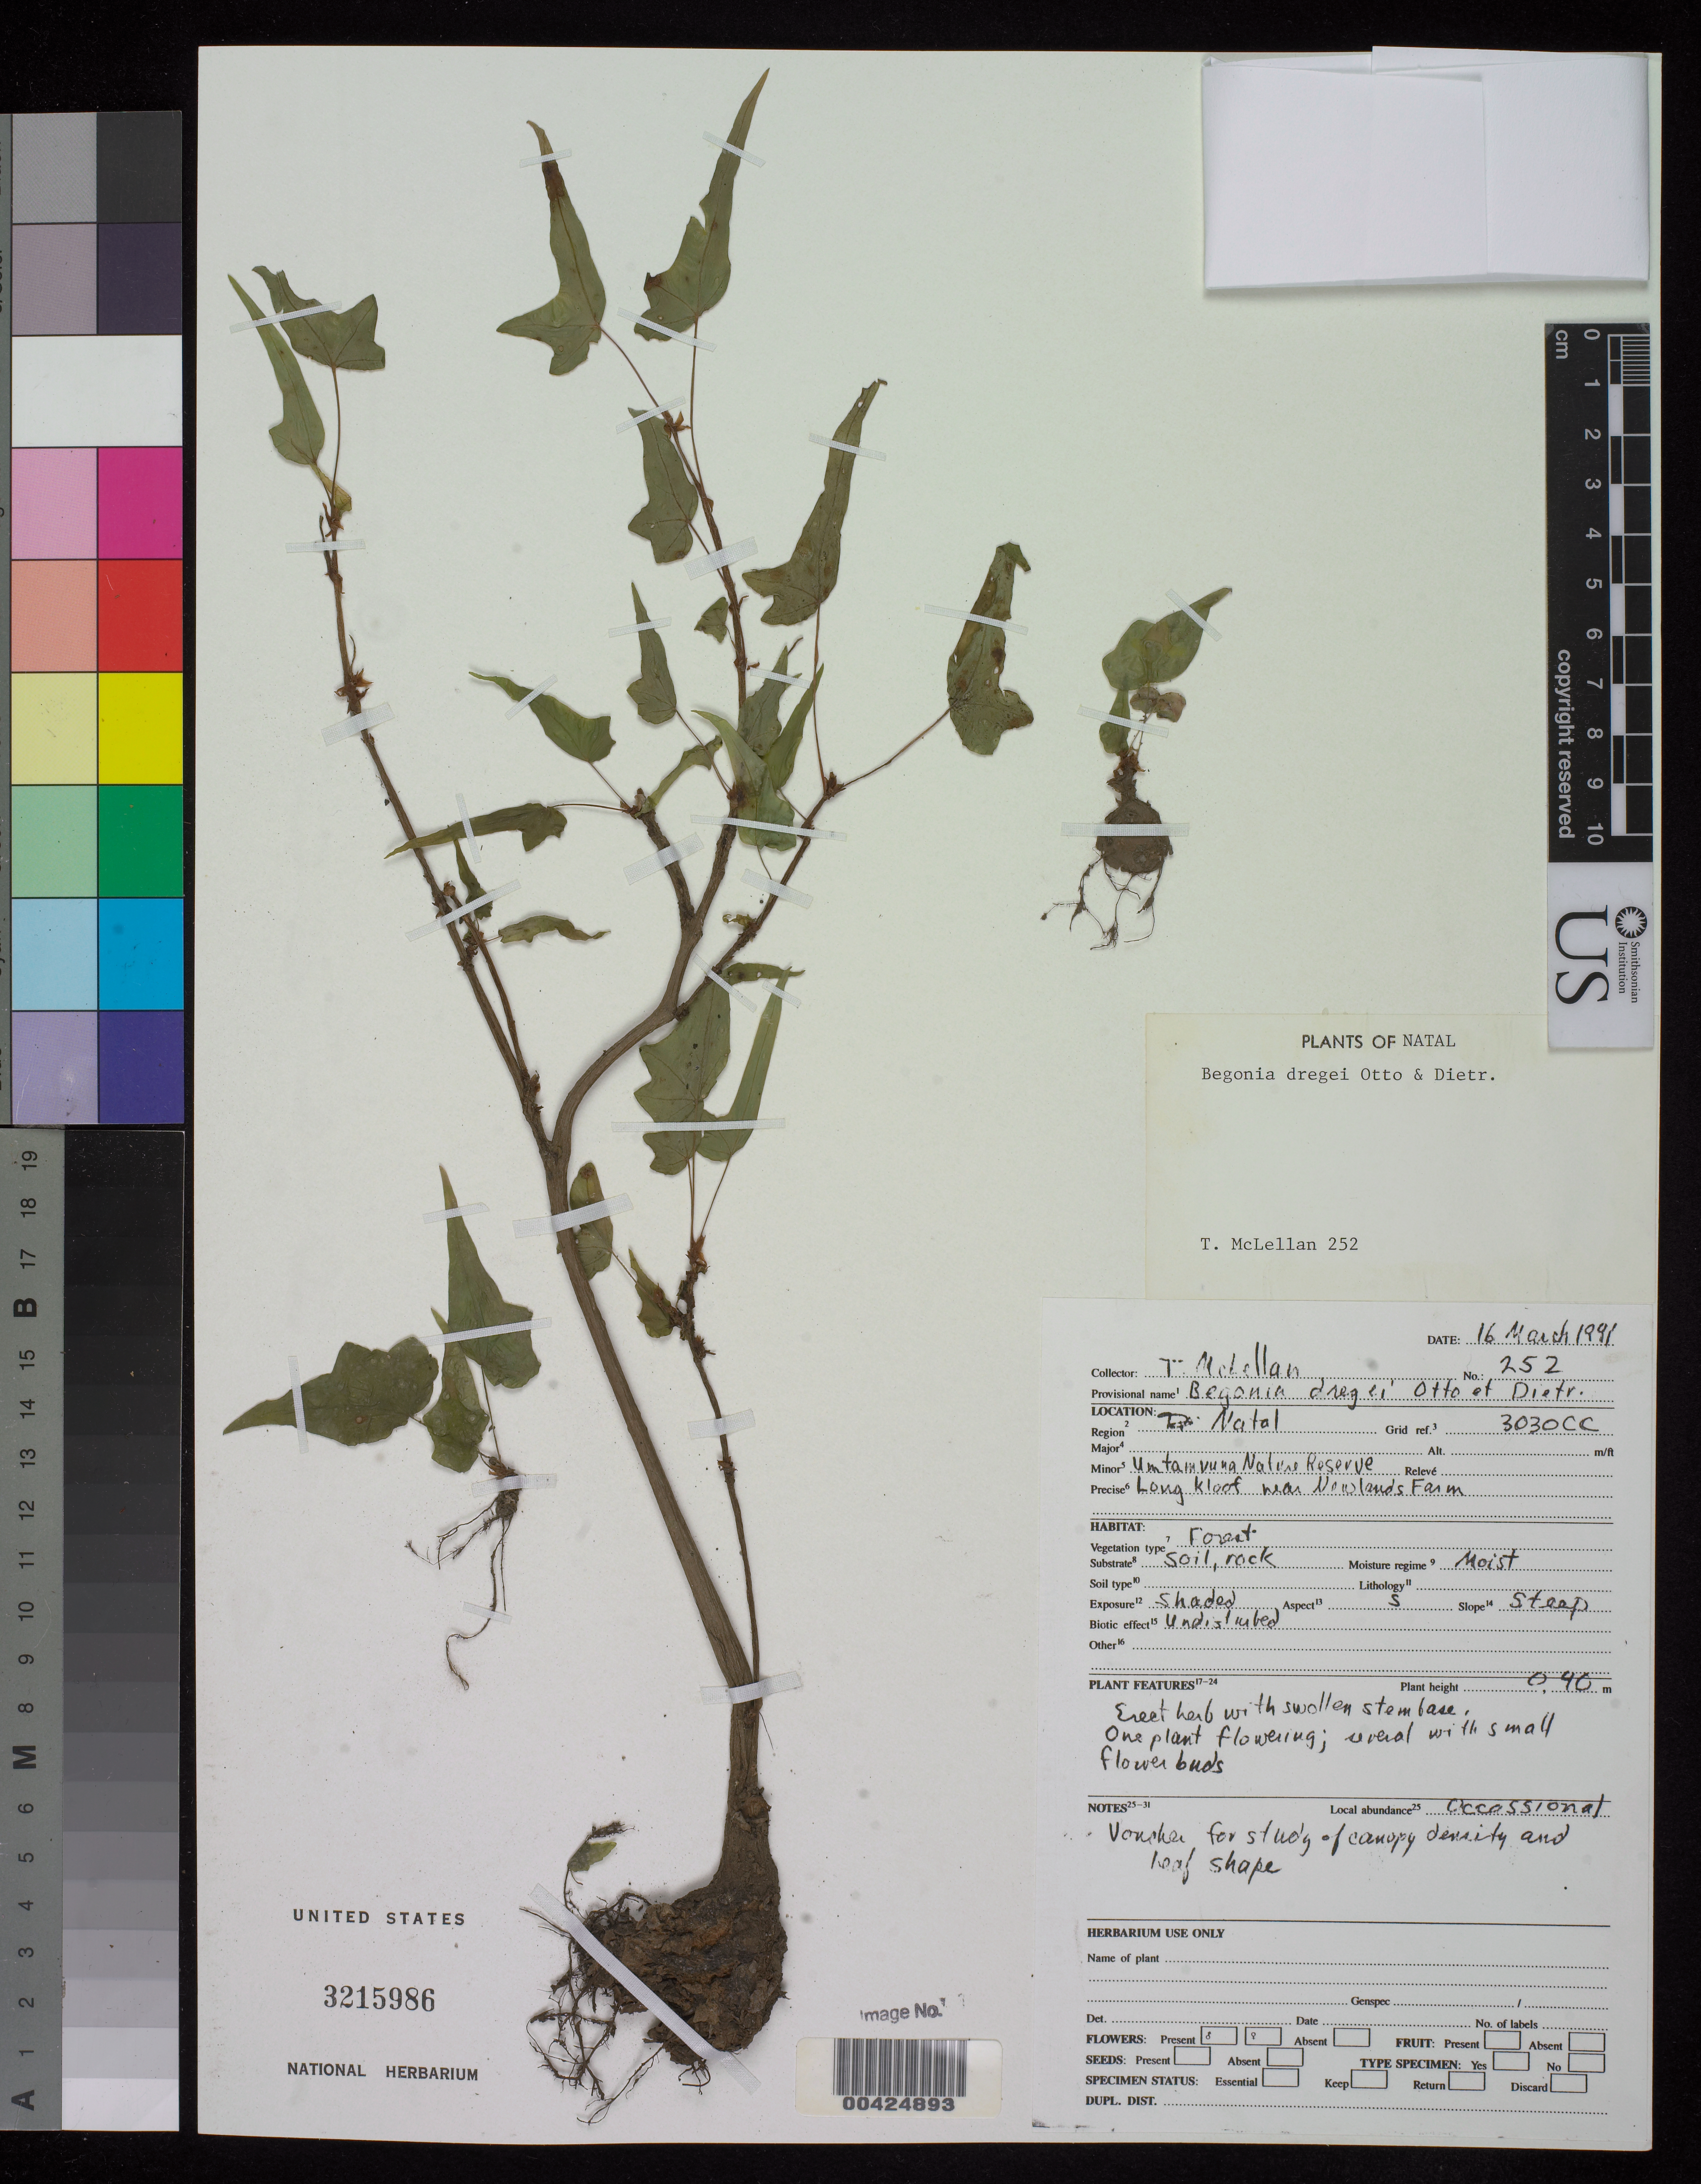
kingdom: Plantae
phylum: Tracheophyta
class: Magnoliopsida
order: Cucurbitales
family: Begoniaceae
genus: Begonia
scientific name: Begonia dregei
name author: Otto & D. Dietr.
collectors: T. McLellan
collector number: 252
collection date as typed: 16 Mar 1991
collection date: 1991-03-16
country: South Africa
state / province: KwaZulu-Natal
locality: Umtamvuna Nature Reserve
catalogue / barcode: US 3215986